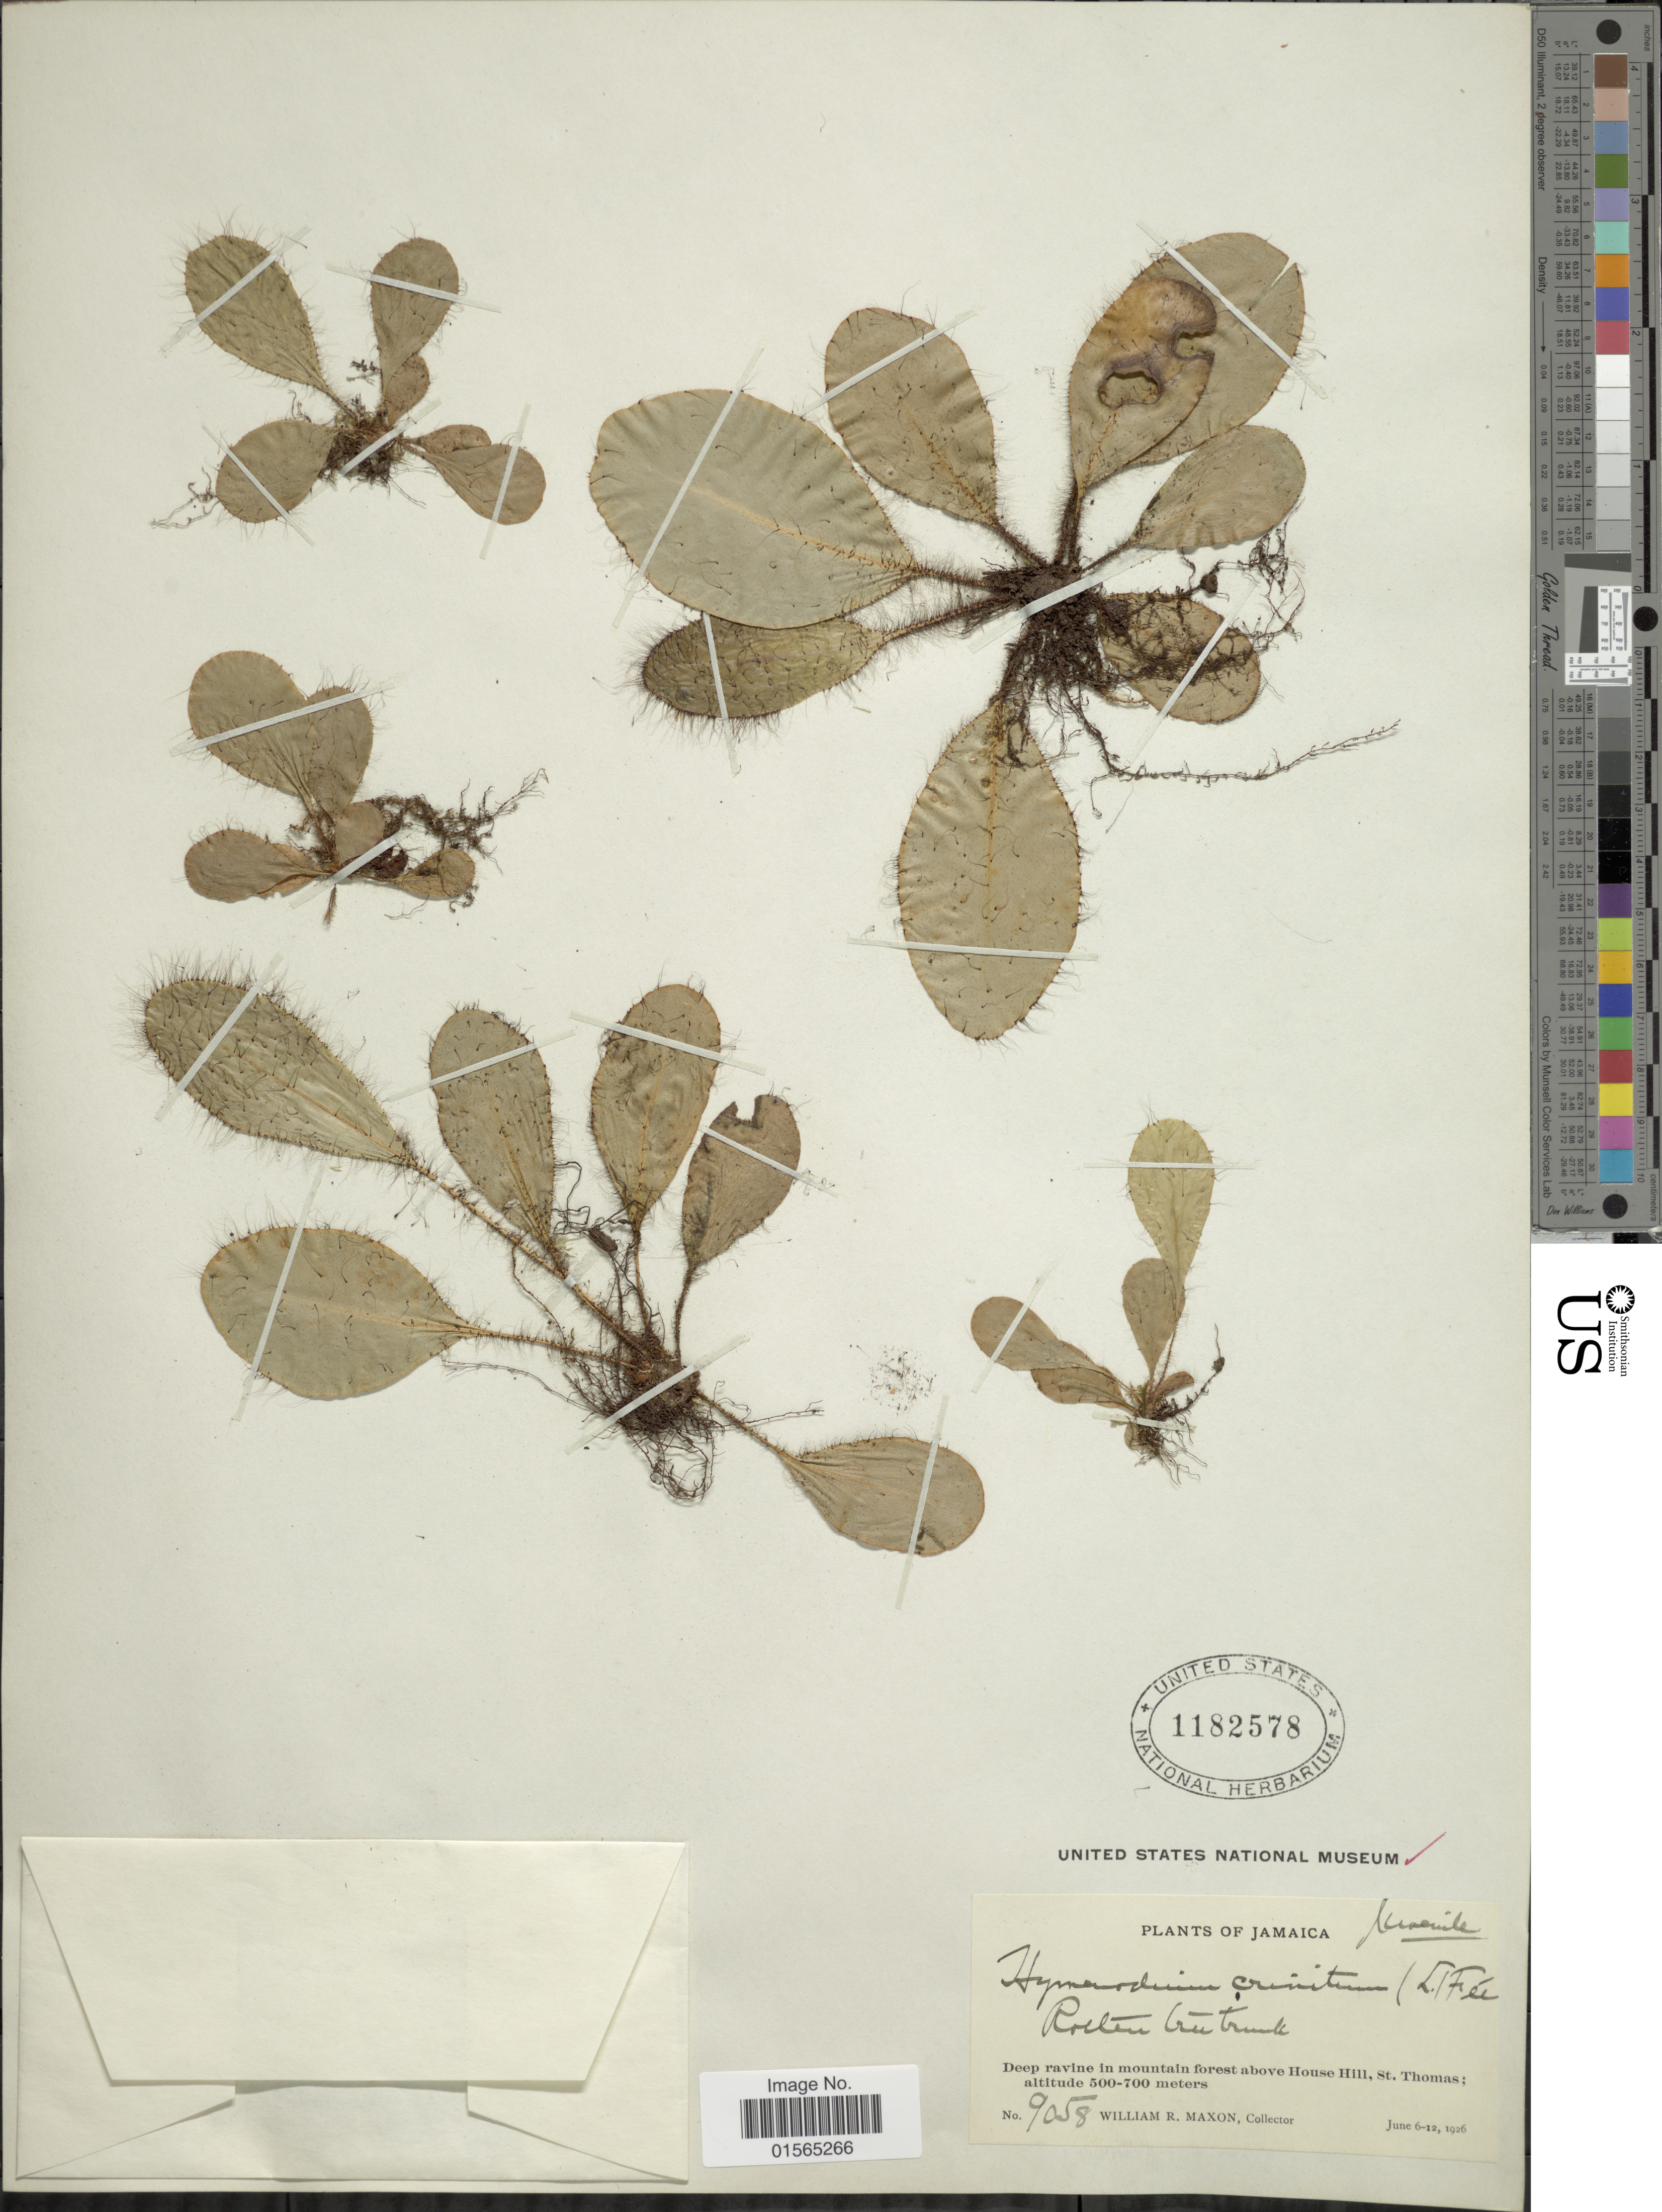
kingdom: Plantae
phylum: Tracheophyta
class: Polypodiopsida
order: Polypodiales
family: Dryopteridaceae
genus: Elaphoglossum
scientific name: Elaphoglossum crinitum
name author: (L.) Christ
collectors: W. R. Maxon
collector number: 9058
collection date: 1926-06-06/1926-06-12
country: Jamaica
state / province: Saint Thomas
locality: Deep ravine in mountain forest above House Hill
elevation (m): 500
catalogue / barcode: US 1182578